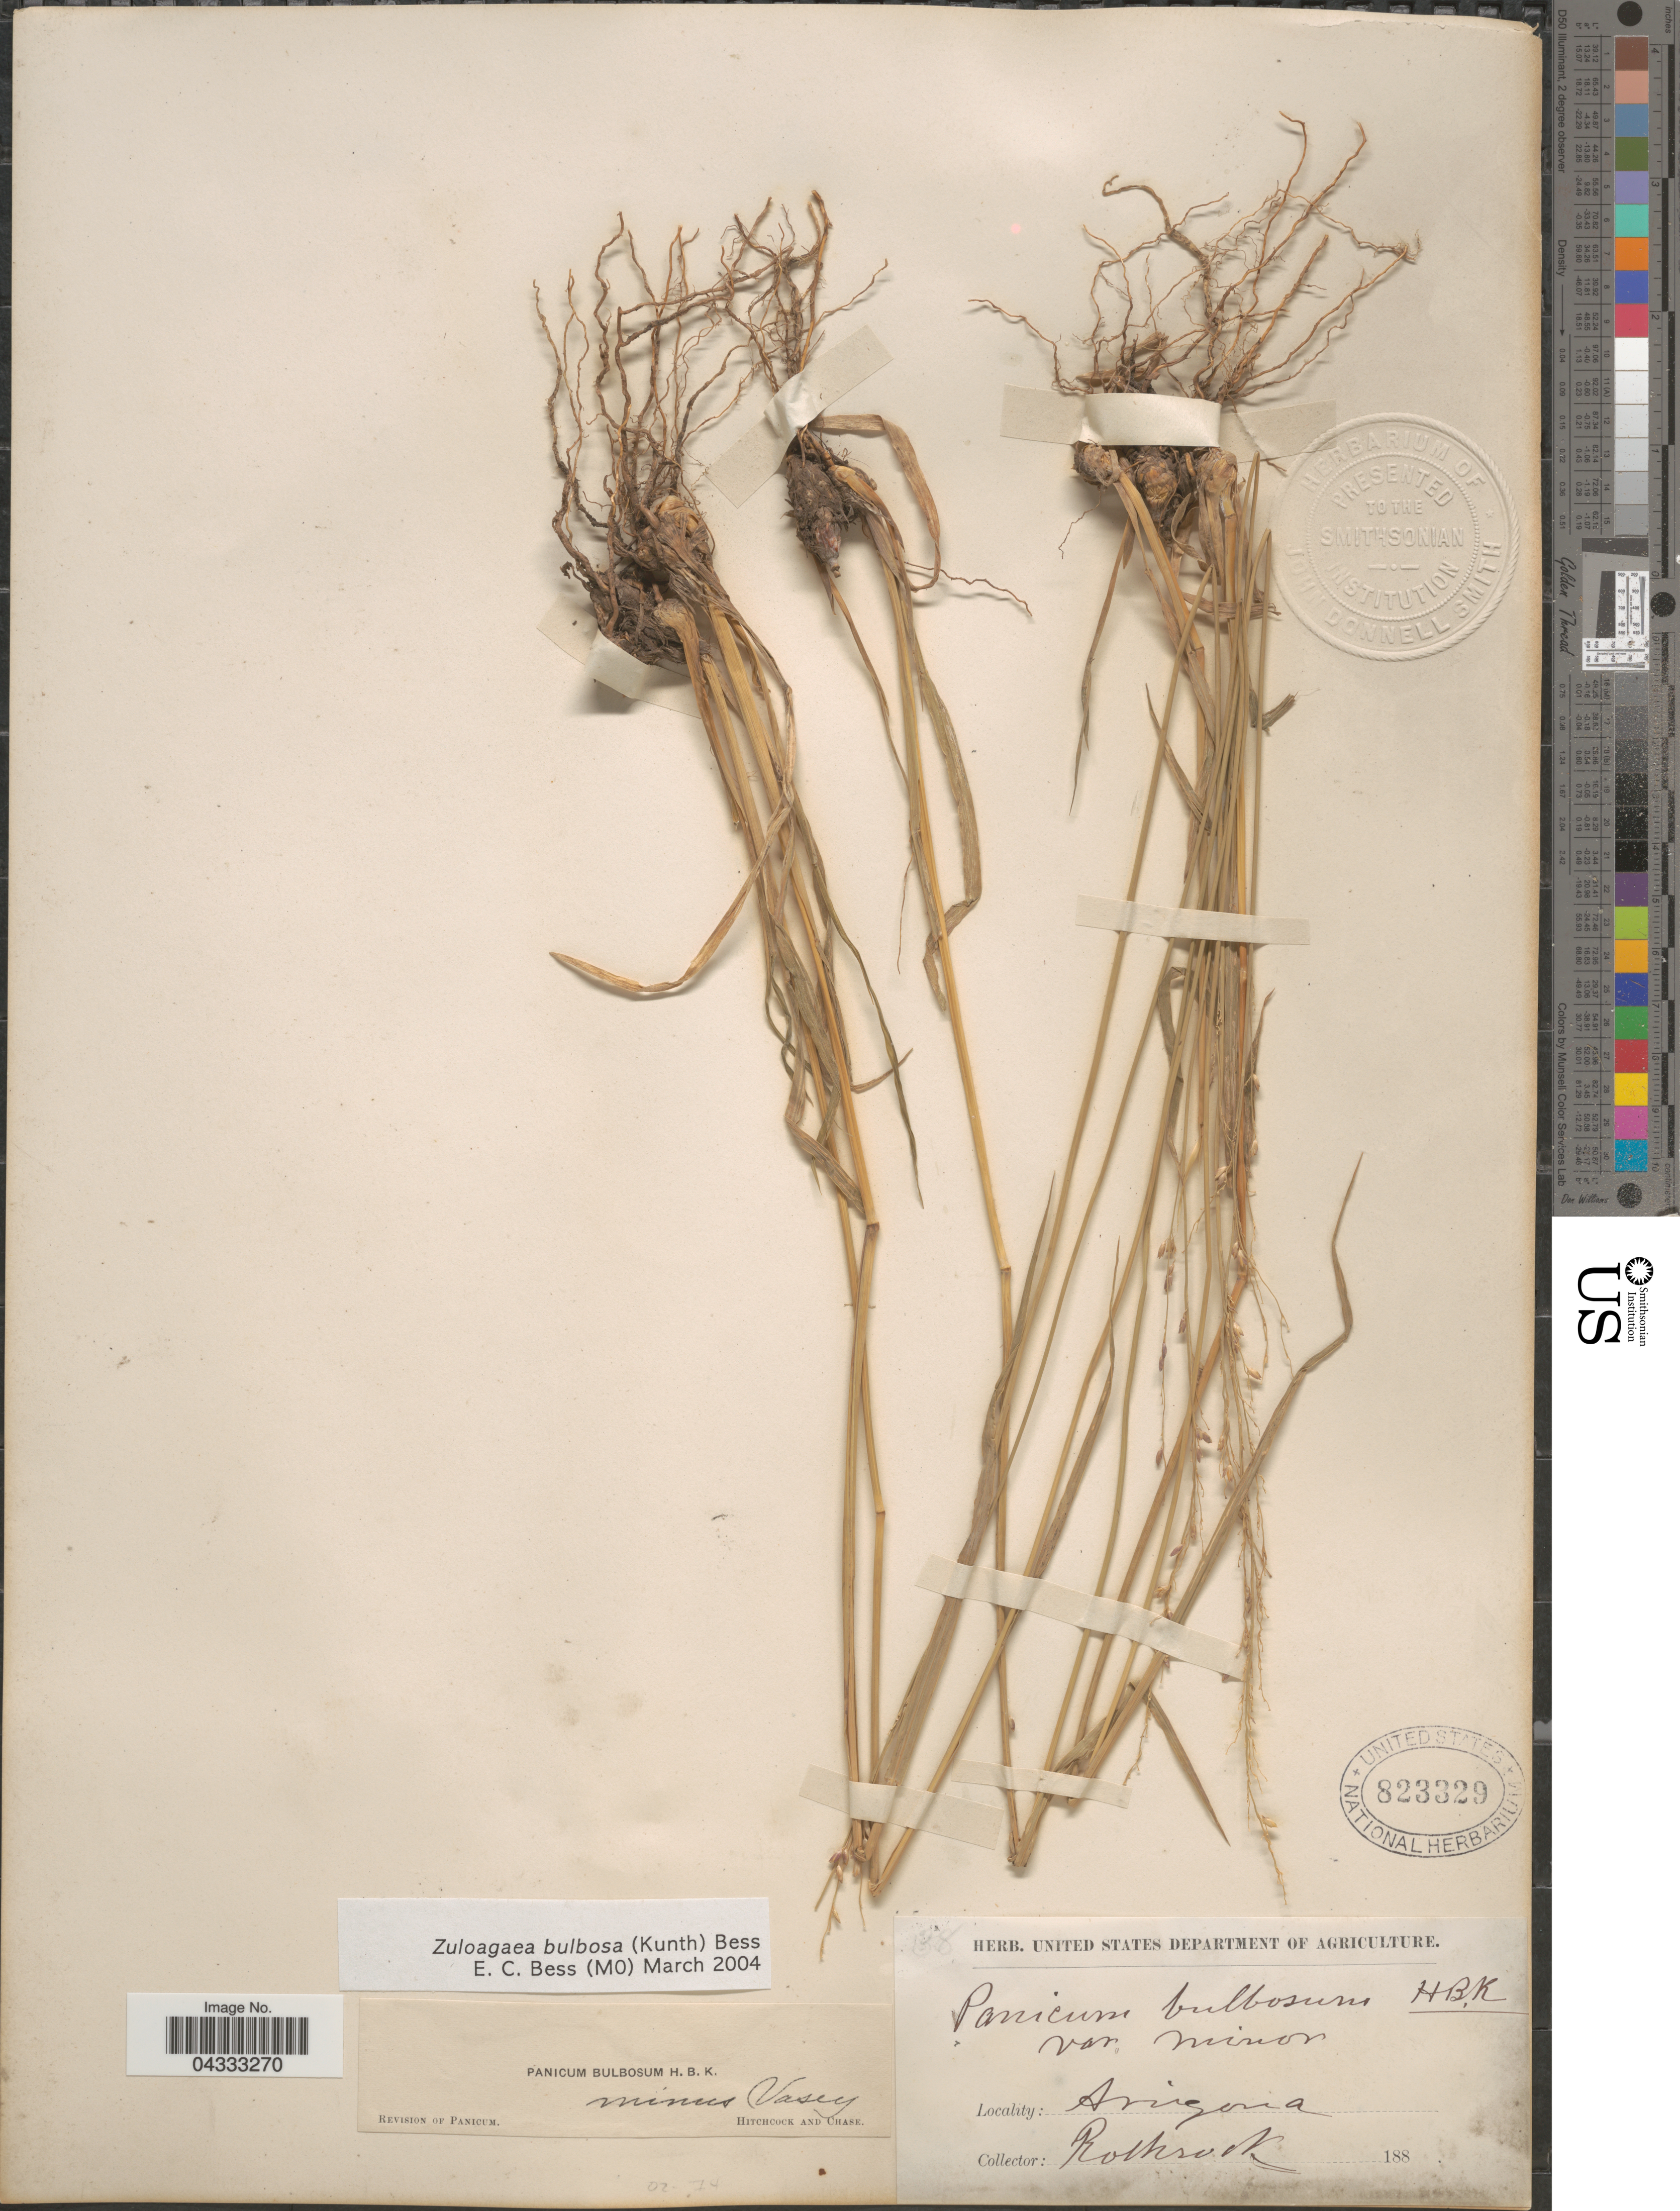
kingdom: Plantae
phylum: Tracheophyta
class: Liliopsida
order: Poales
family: Poaceae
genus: Zuloagaea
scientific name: Zuloagaea bulbosa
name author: (Kunth) E. Bess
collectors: Rothrock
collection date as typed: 188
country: United States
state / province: Arizona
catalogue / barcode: US 823329